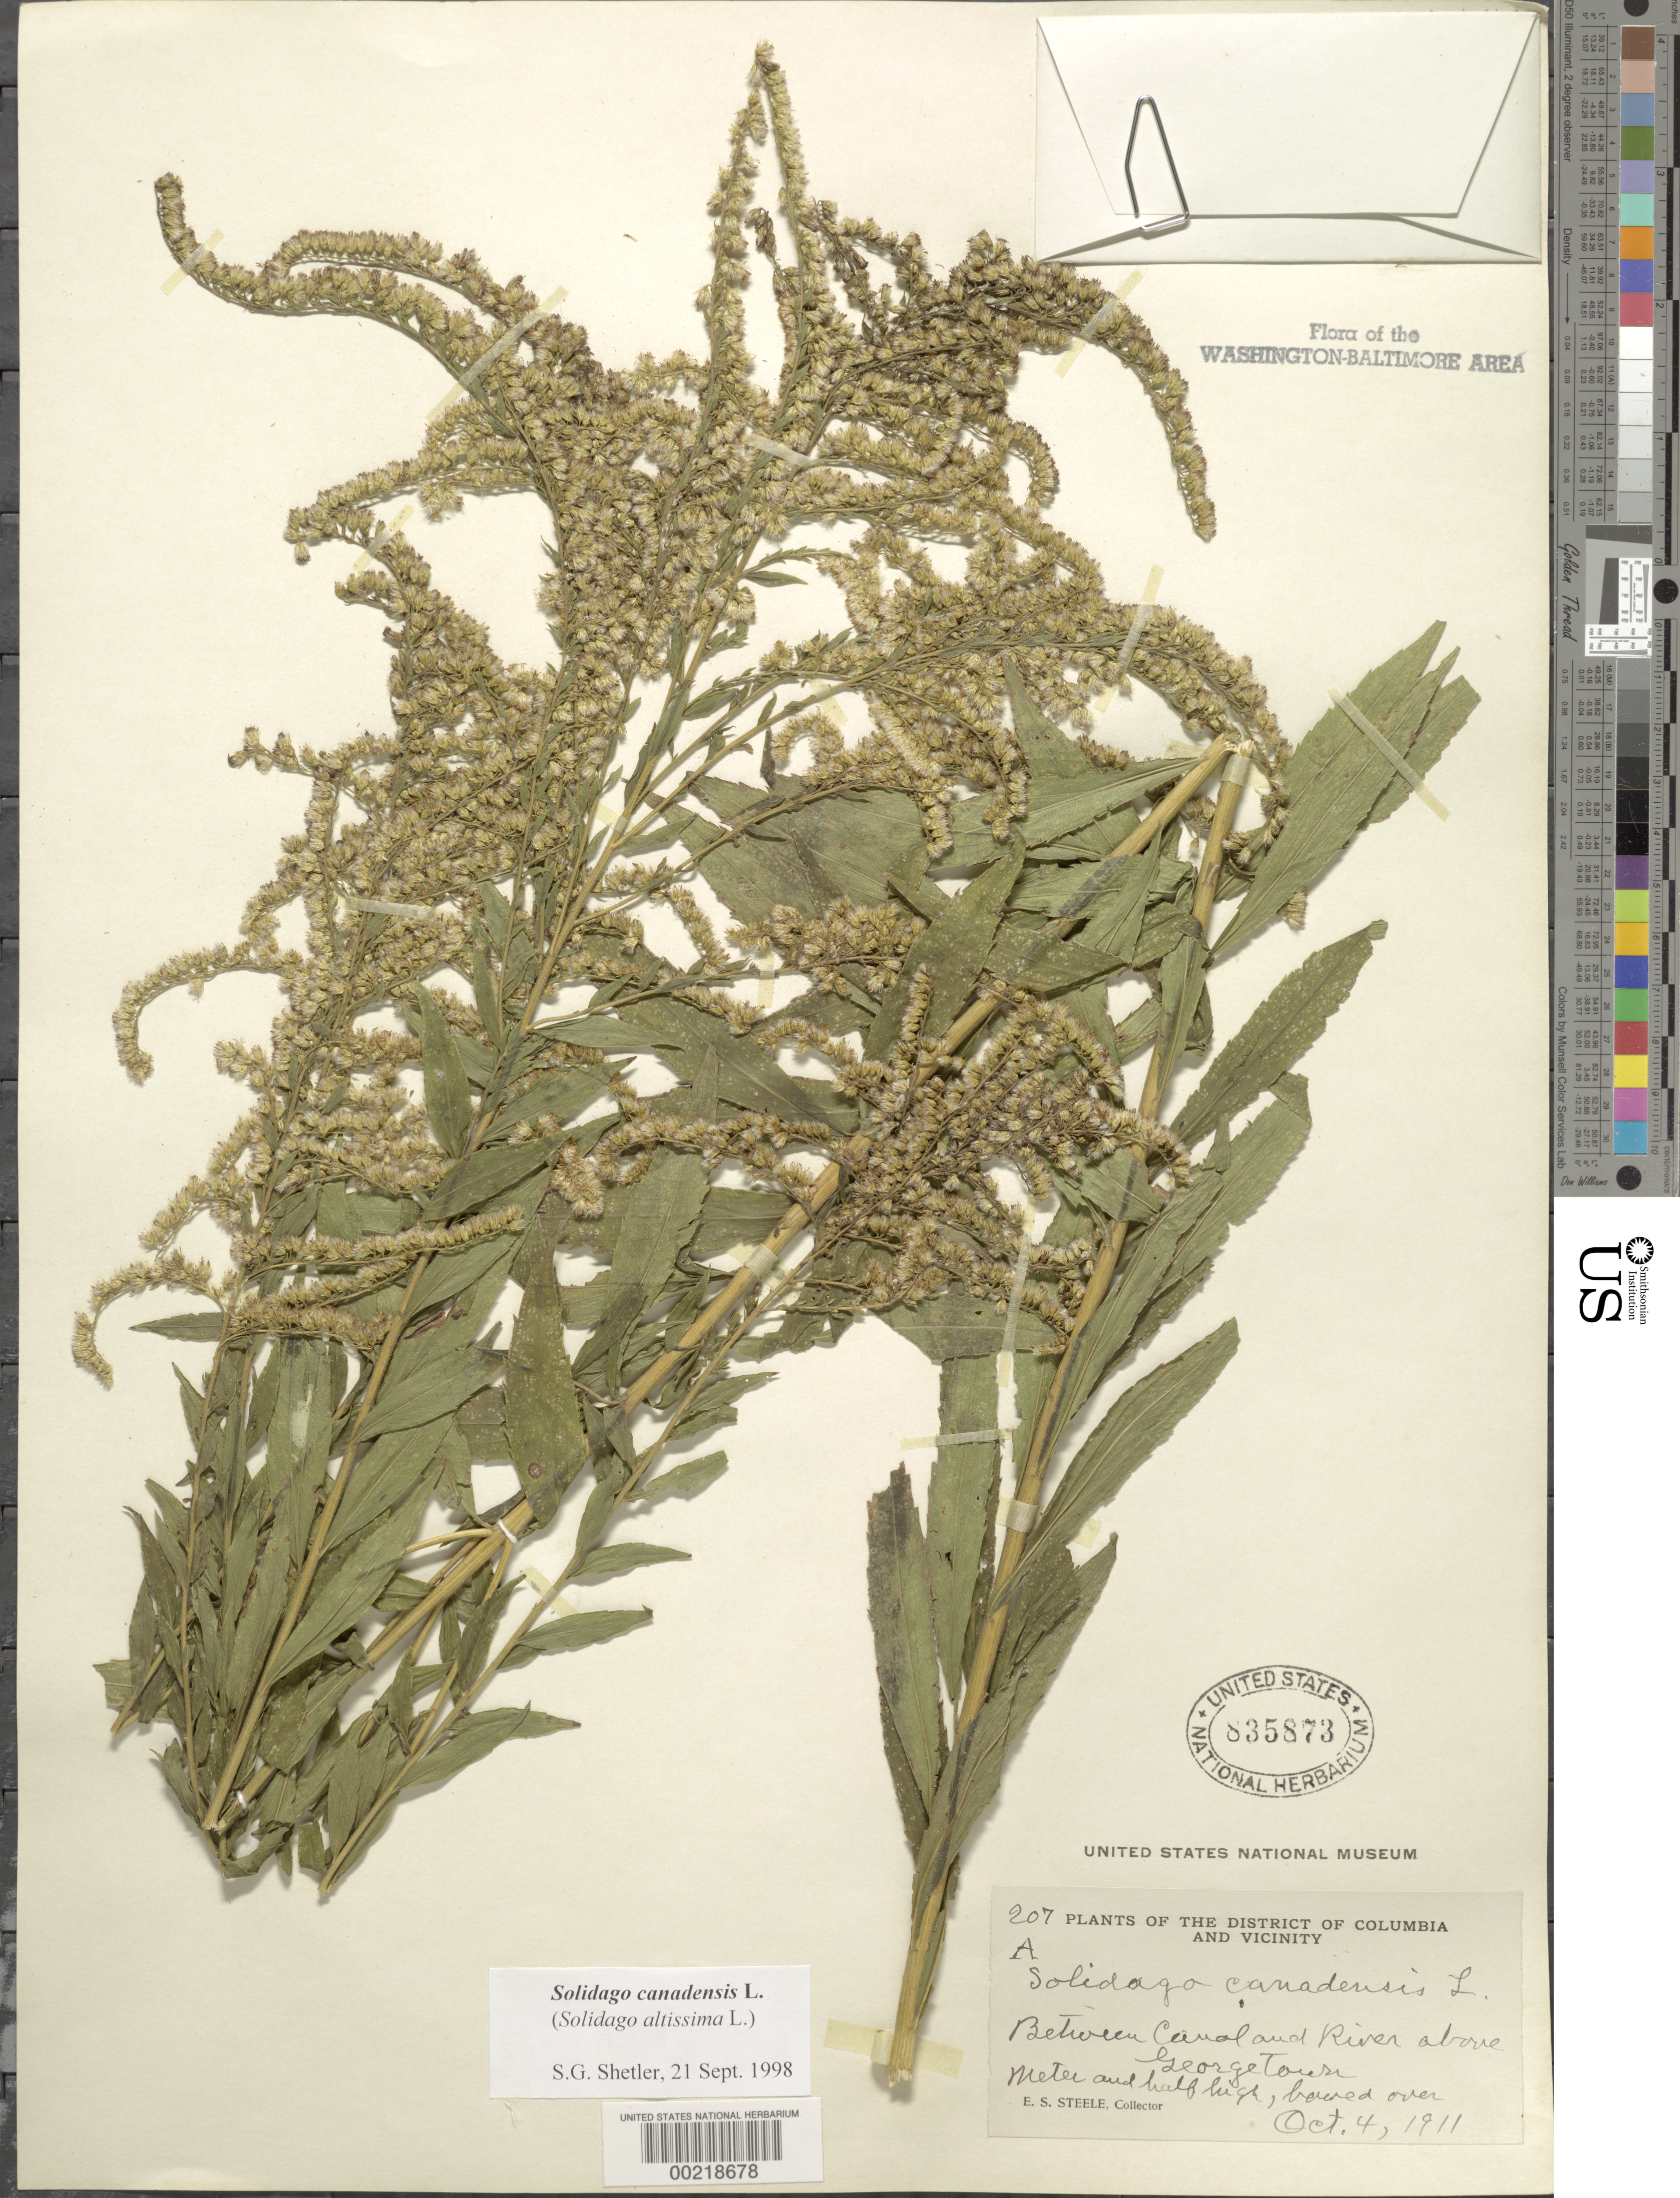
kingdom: Plantae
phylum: Tracheophyta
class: Magnoliopsida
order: Asterales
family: Asteraceae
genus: Solidago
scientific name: Solidago canadensis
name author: L.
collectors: E. Steele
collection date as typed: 04 Oct 1911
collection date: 1911-10-04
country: United States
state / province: District of Columbia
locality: between Canal and River, above Georgetown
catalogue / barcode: US 835873